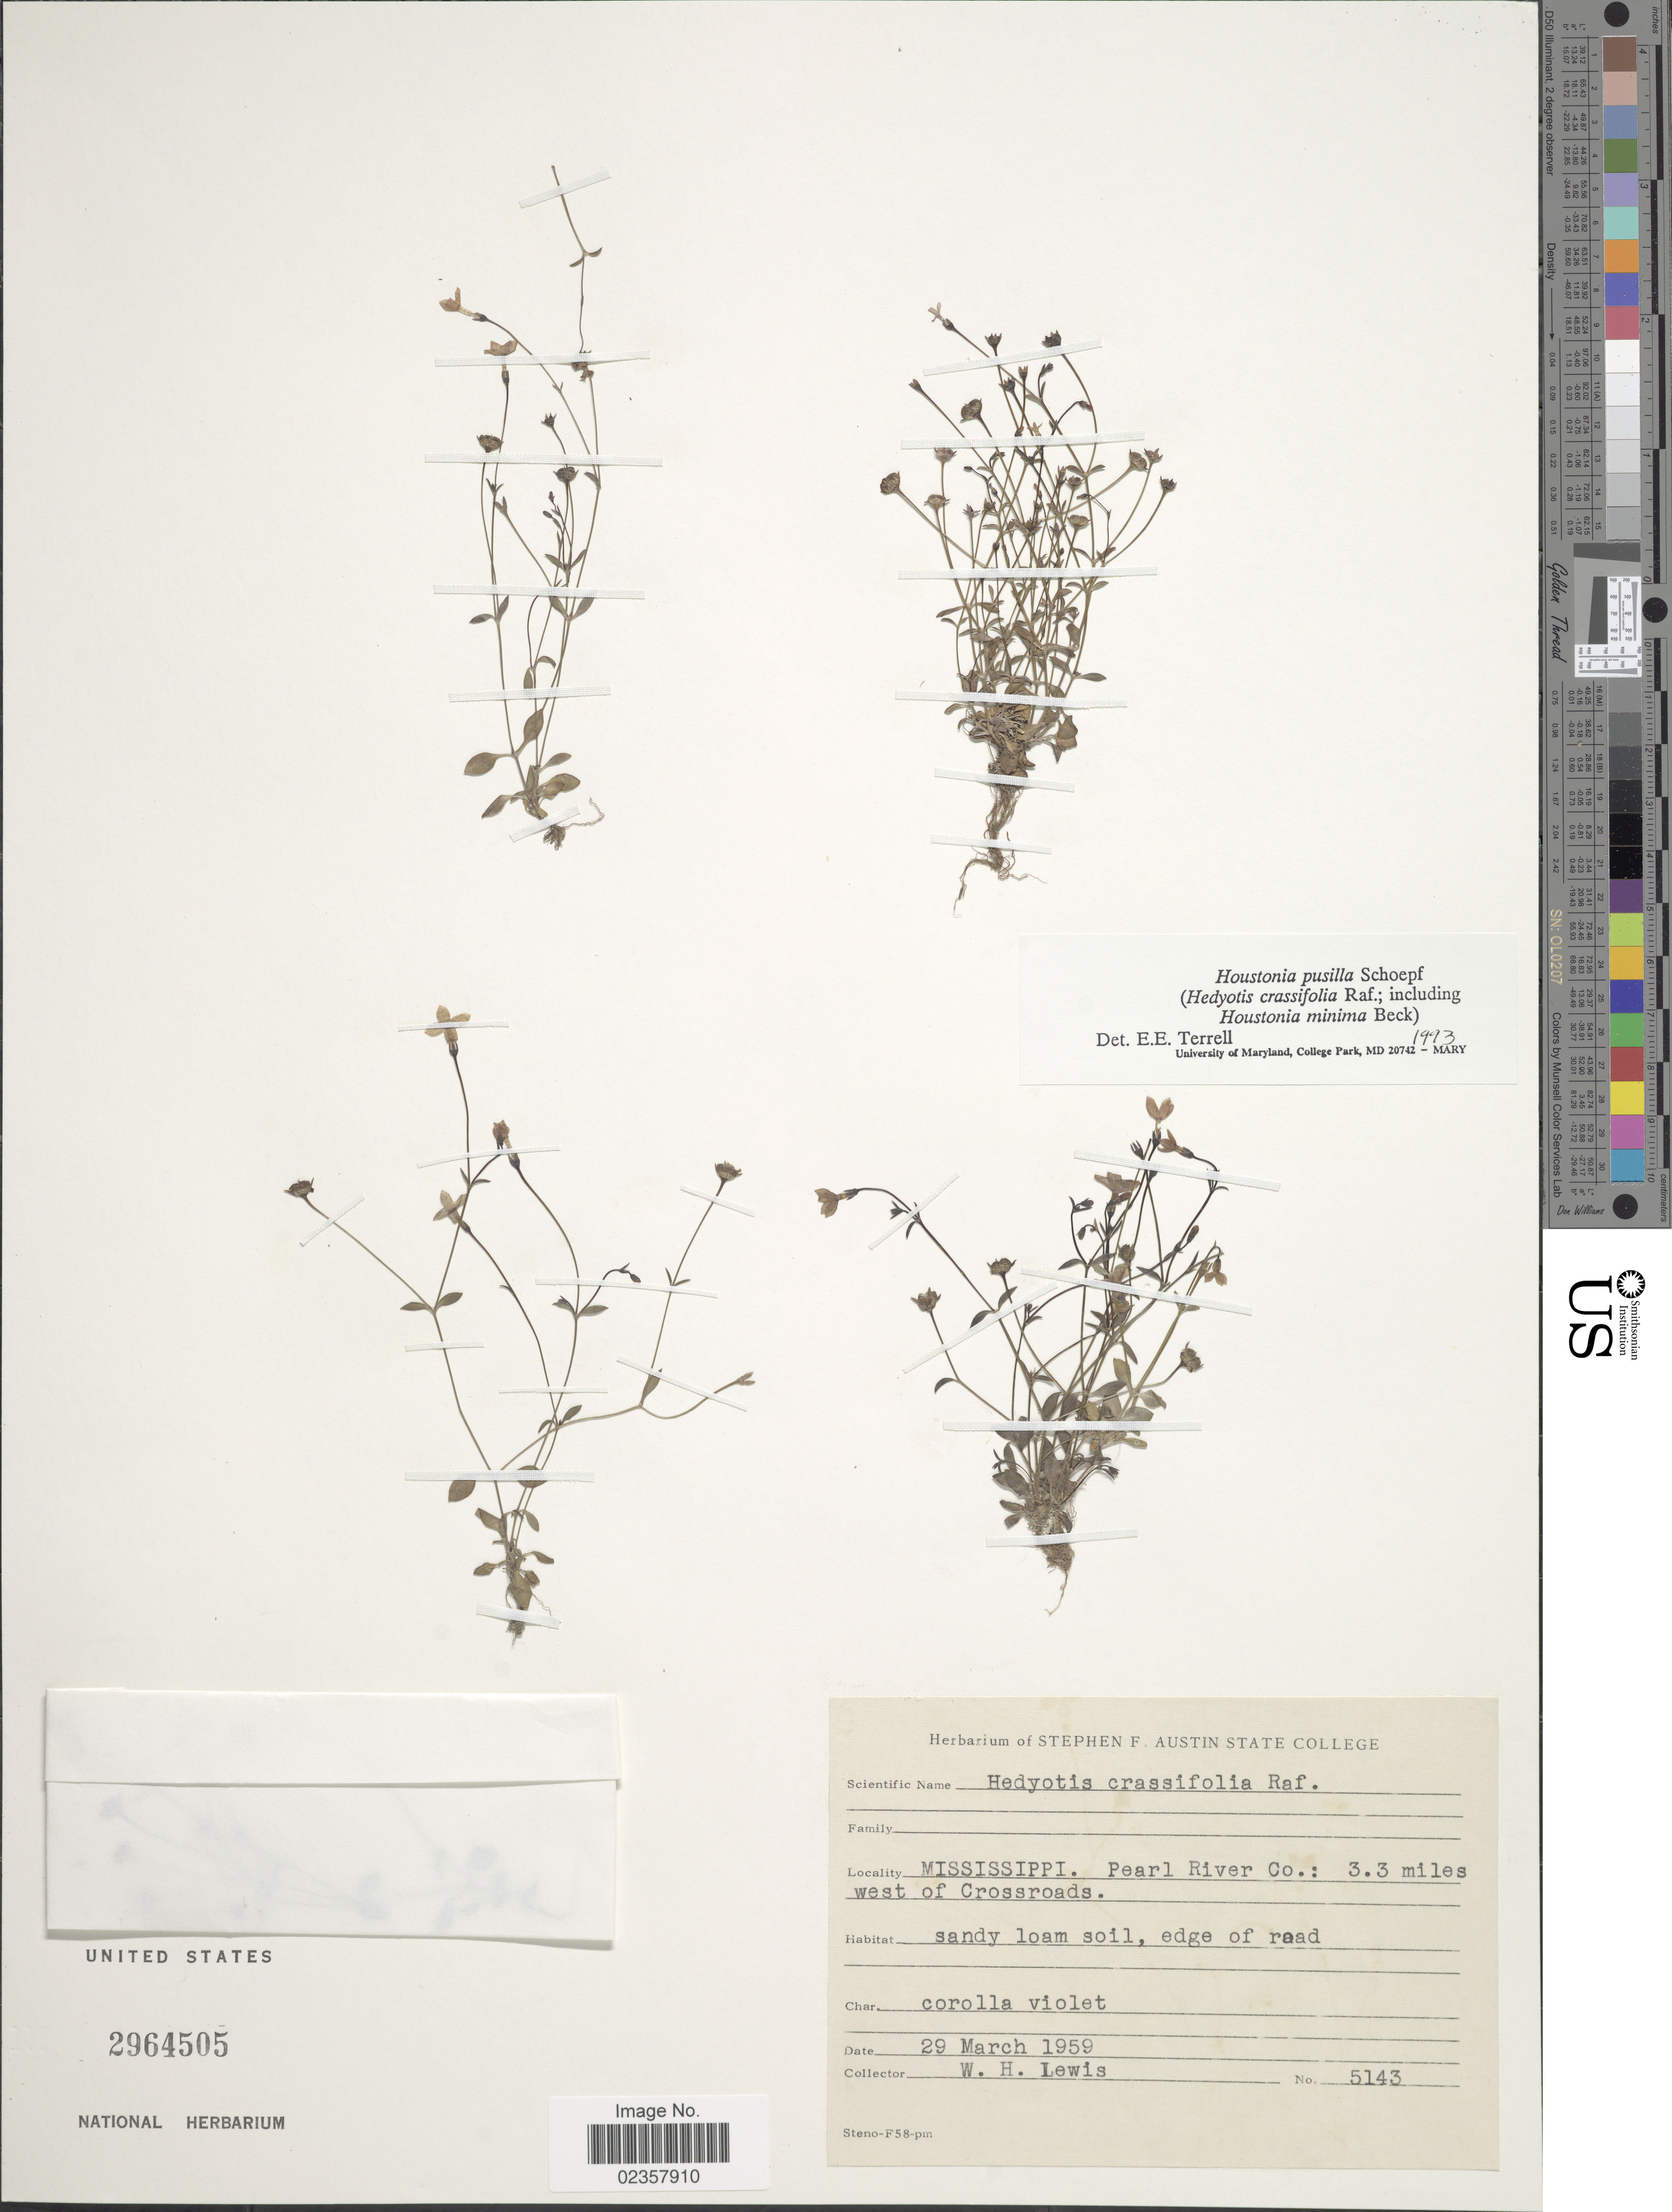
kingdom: Plantae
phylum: Tracheophyta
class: Magnoliopsida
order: Gentianales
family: Rubiaceae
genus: Houstonia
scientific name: Houstonia pusilla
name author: Schoepf.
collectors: W. H. Lewis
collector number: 5143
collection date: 1959-03-29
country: United States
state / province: Mississippi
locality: Misssippi, Pearl River Co.: 3.3 miiles west of Crossroads.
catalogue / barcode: US 2964505